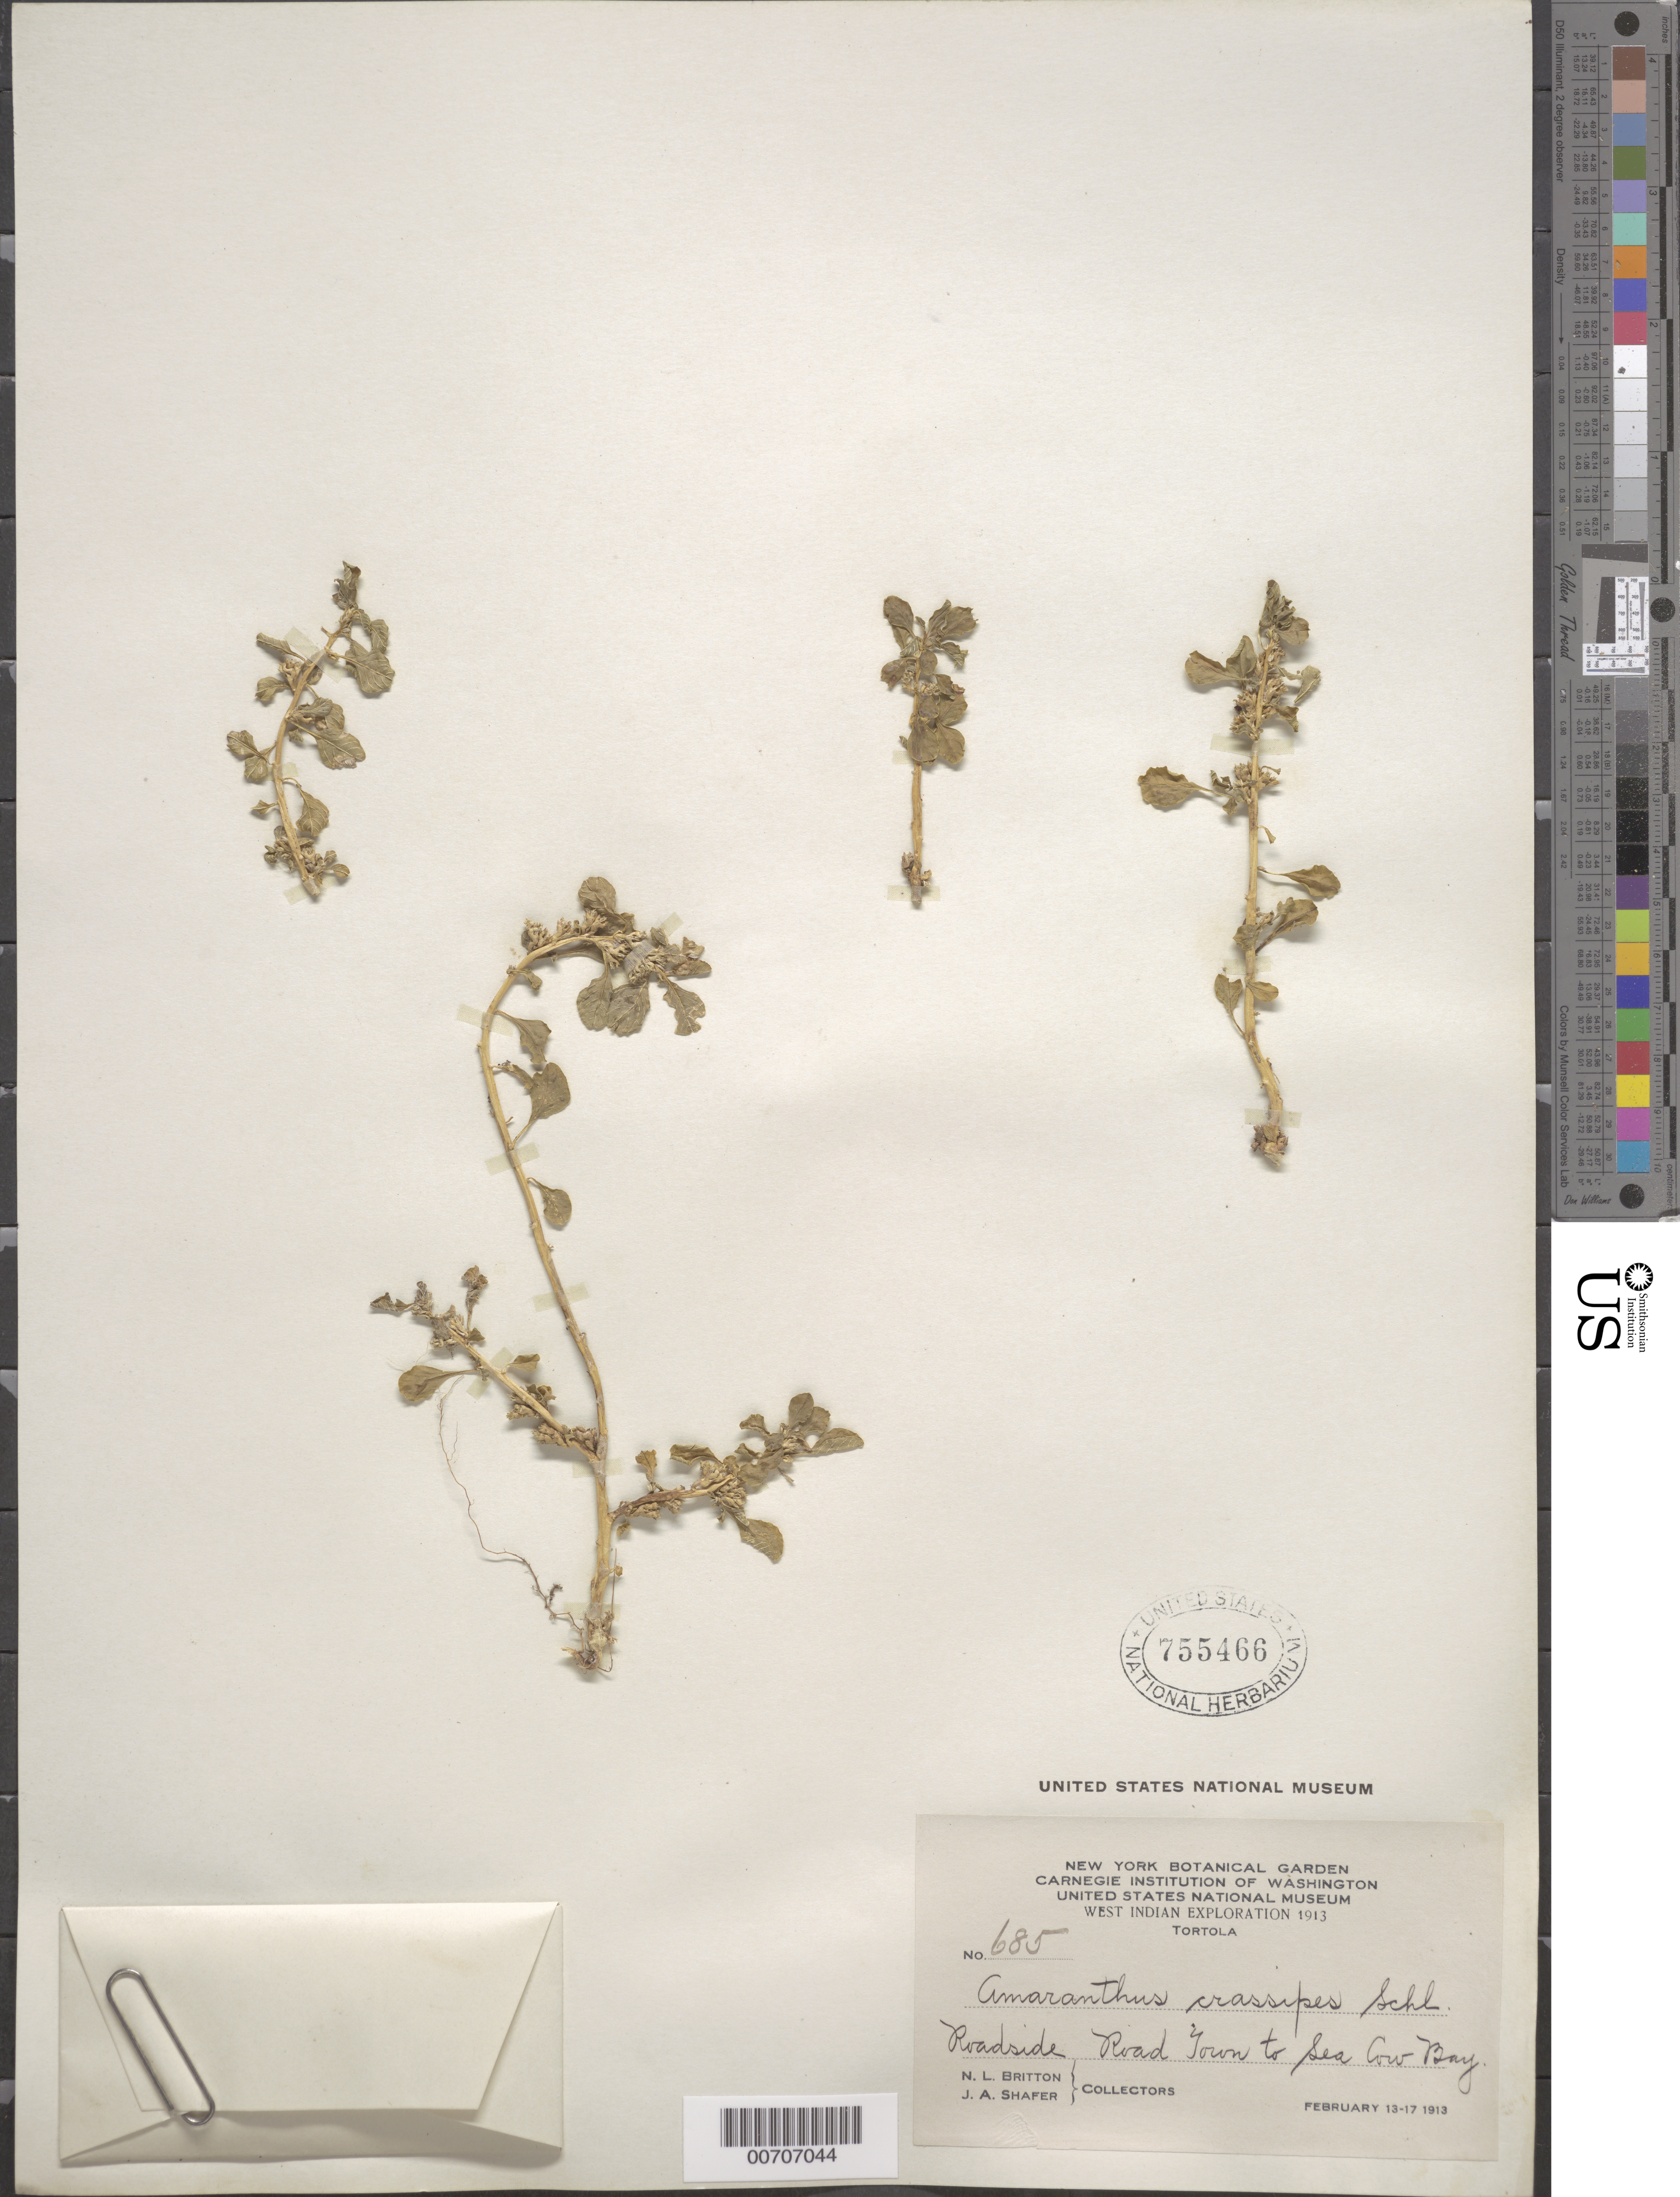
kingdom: Plantae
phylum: Tracheophyta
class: Magnoliopsida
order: Caryophyllales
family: Amaranthaceae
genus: Amaranthus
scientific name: Amaranthus crassipes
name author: Schltdl.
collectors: N. Britton & J. A. Shafer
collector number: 685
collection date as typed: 13 Feb 1913 to 17 Feb 1913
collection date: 1913-02-13/1913-02-17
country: British Virgin Islands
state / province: Tortola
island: Tortola Island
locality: Road Town to Sea Cow Bay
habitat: Roadside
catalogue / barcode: US 755466